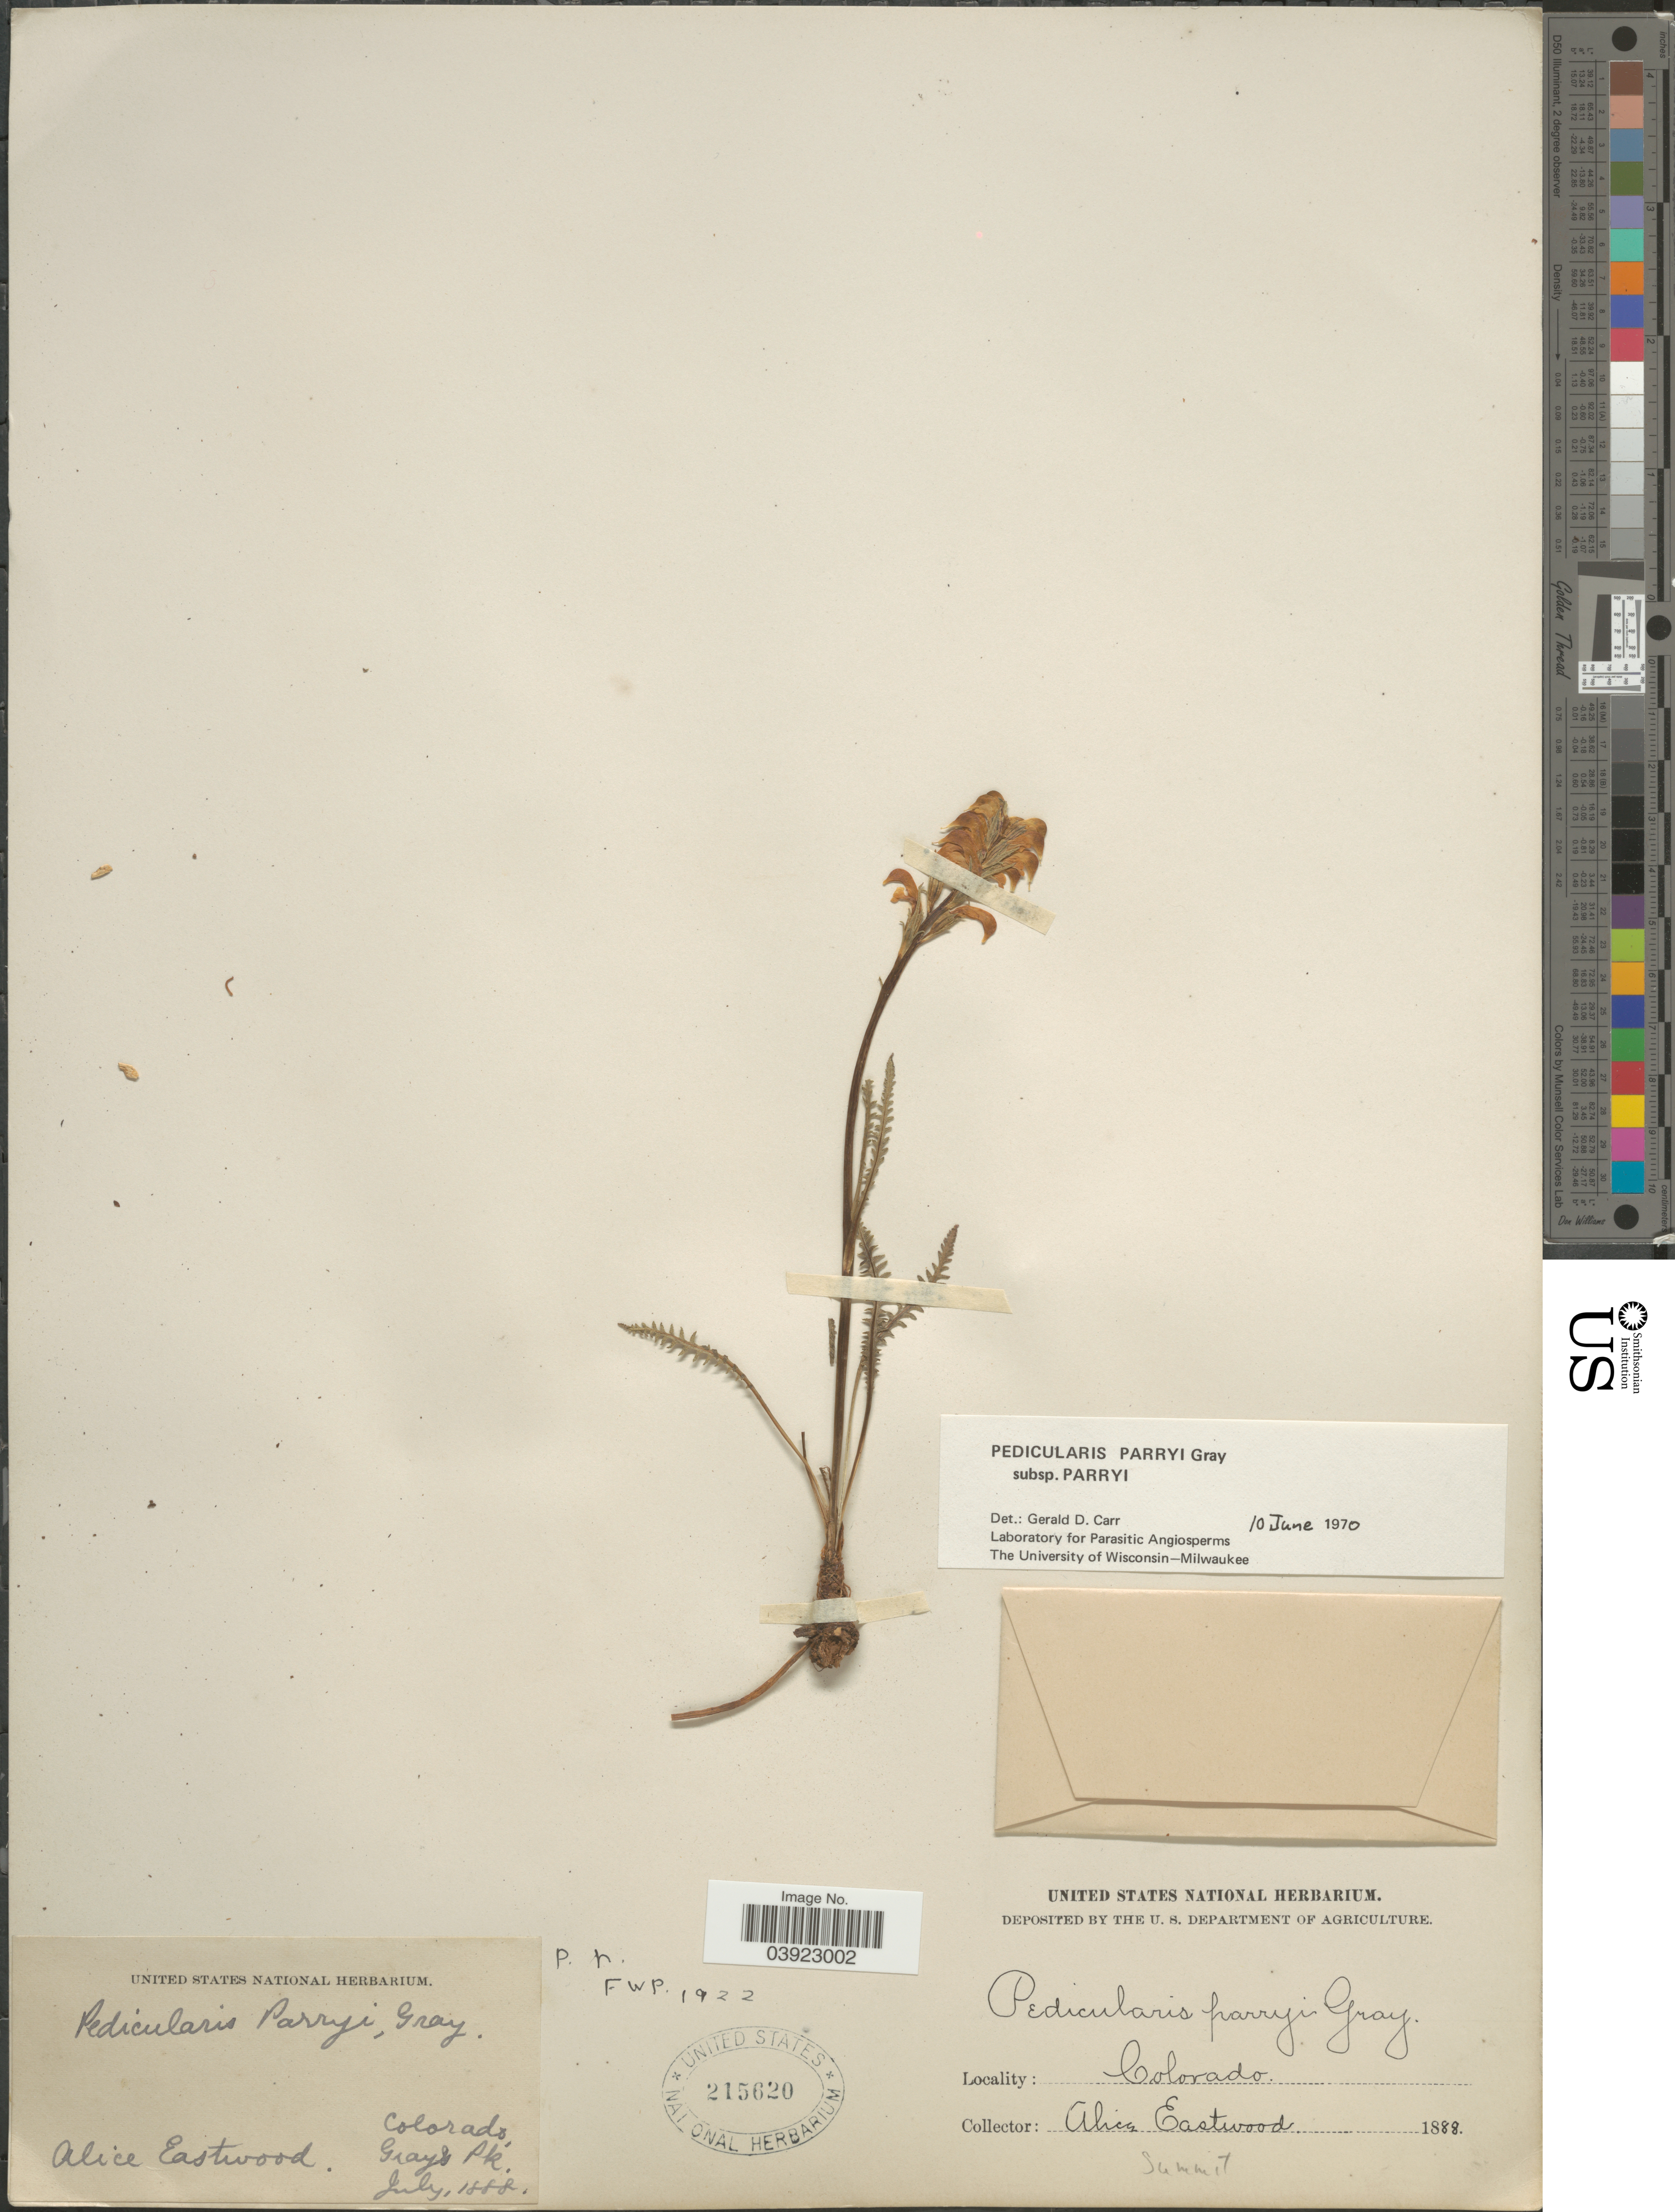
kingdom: Plantae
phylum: Tracheophyta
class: Magnoliopsida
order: Lamiales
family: Orobanchaceae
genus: Pedicularis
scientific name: Pedicularis parryi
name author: A. Gray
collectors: A. Eastwood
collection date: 1888-07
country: United States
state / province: Colorado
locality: Gray's Pk. Summit.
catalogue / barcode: US 215620